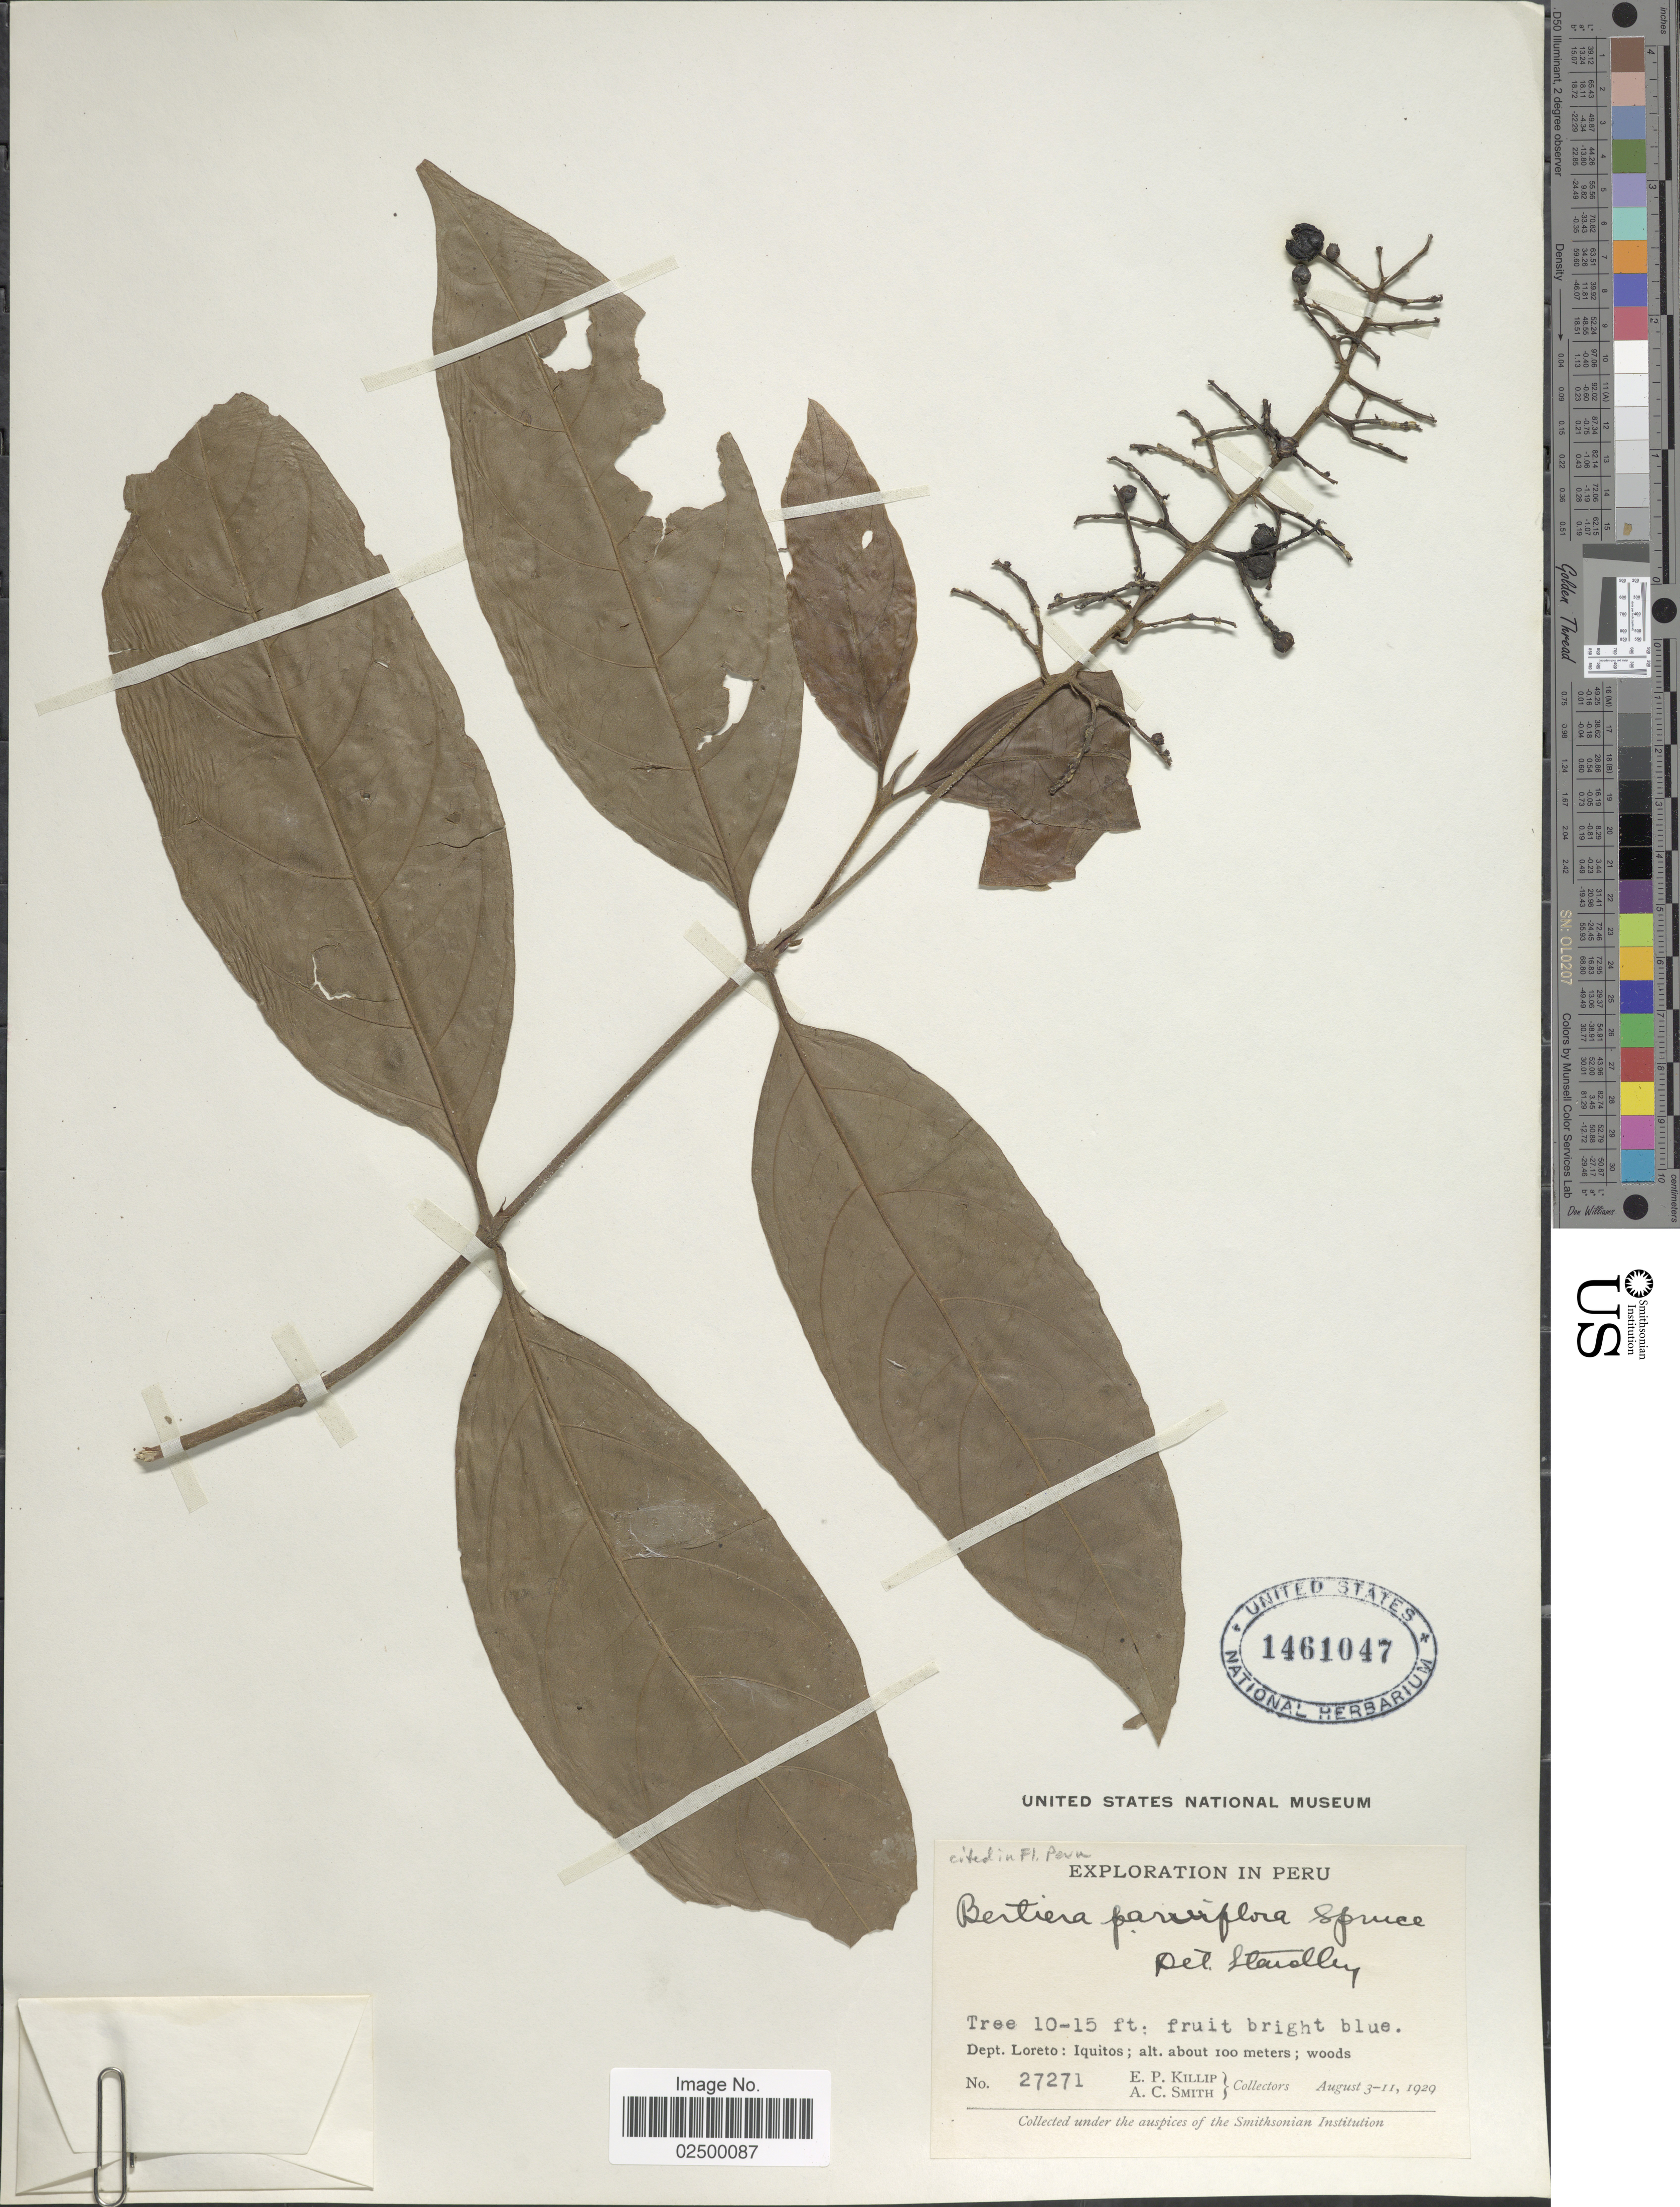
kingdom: Plantae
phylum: Tracheophyta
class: Magnoliopsida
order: Gentianales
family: Rubiaceae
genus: Bertiera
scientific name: Bertiera parviflora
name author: Spruce ex K. Schum.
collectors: E. P. Killip & A. C. Smith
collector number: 27271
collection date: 1929-08-03/1929-08-11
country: Peru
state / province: Loreto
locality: Iquitos, woods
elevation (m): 100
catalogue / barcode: US 1461047